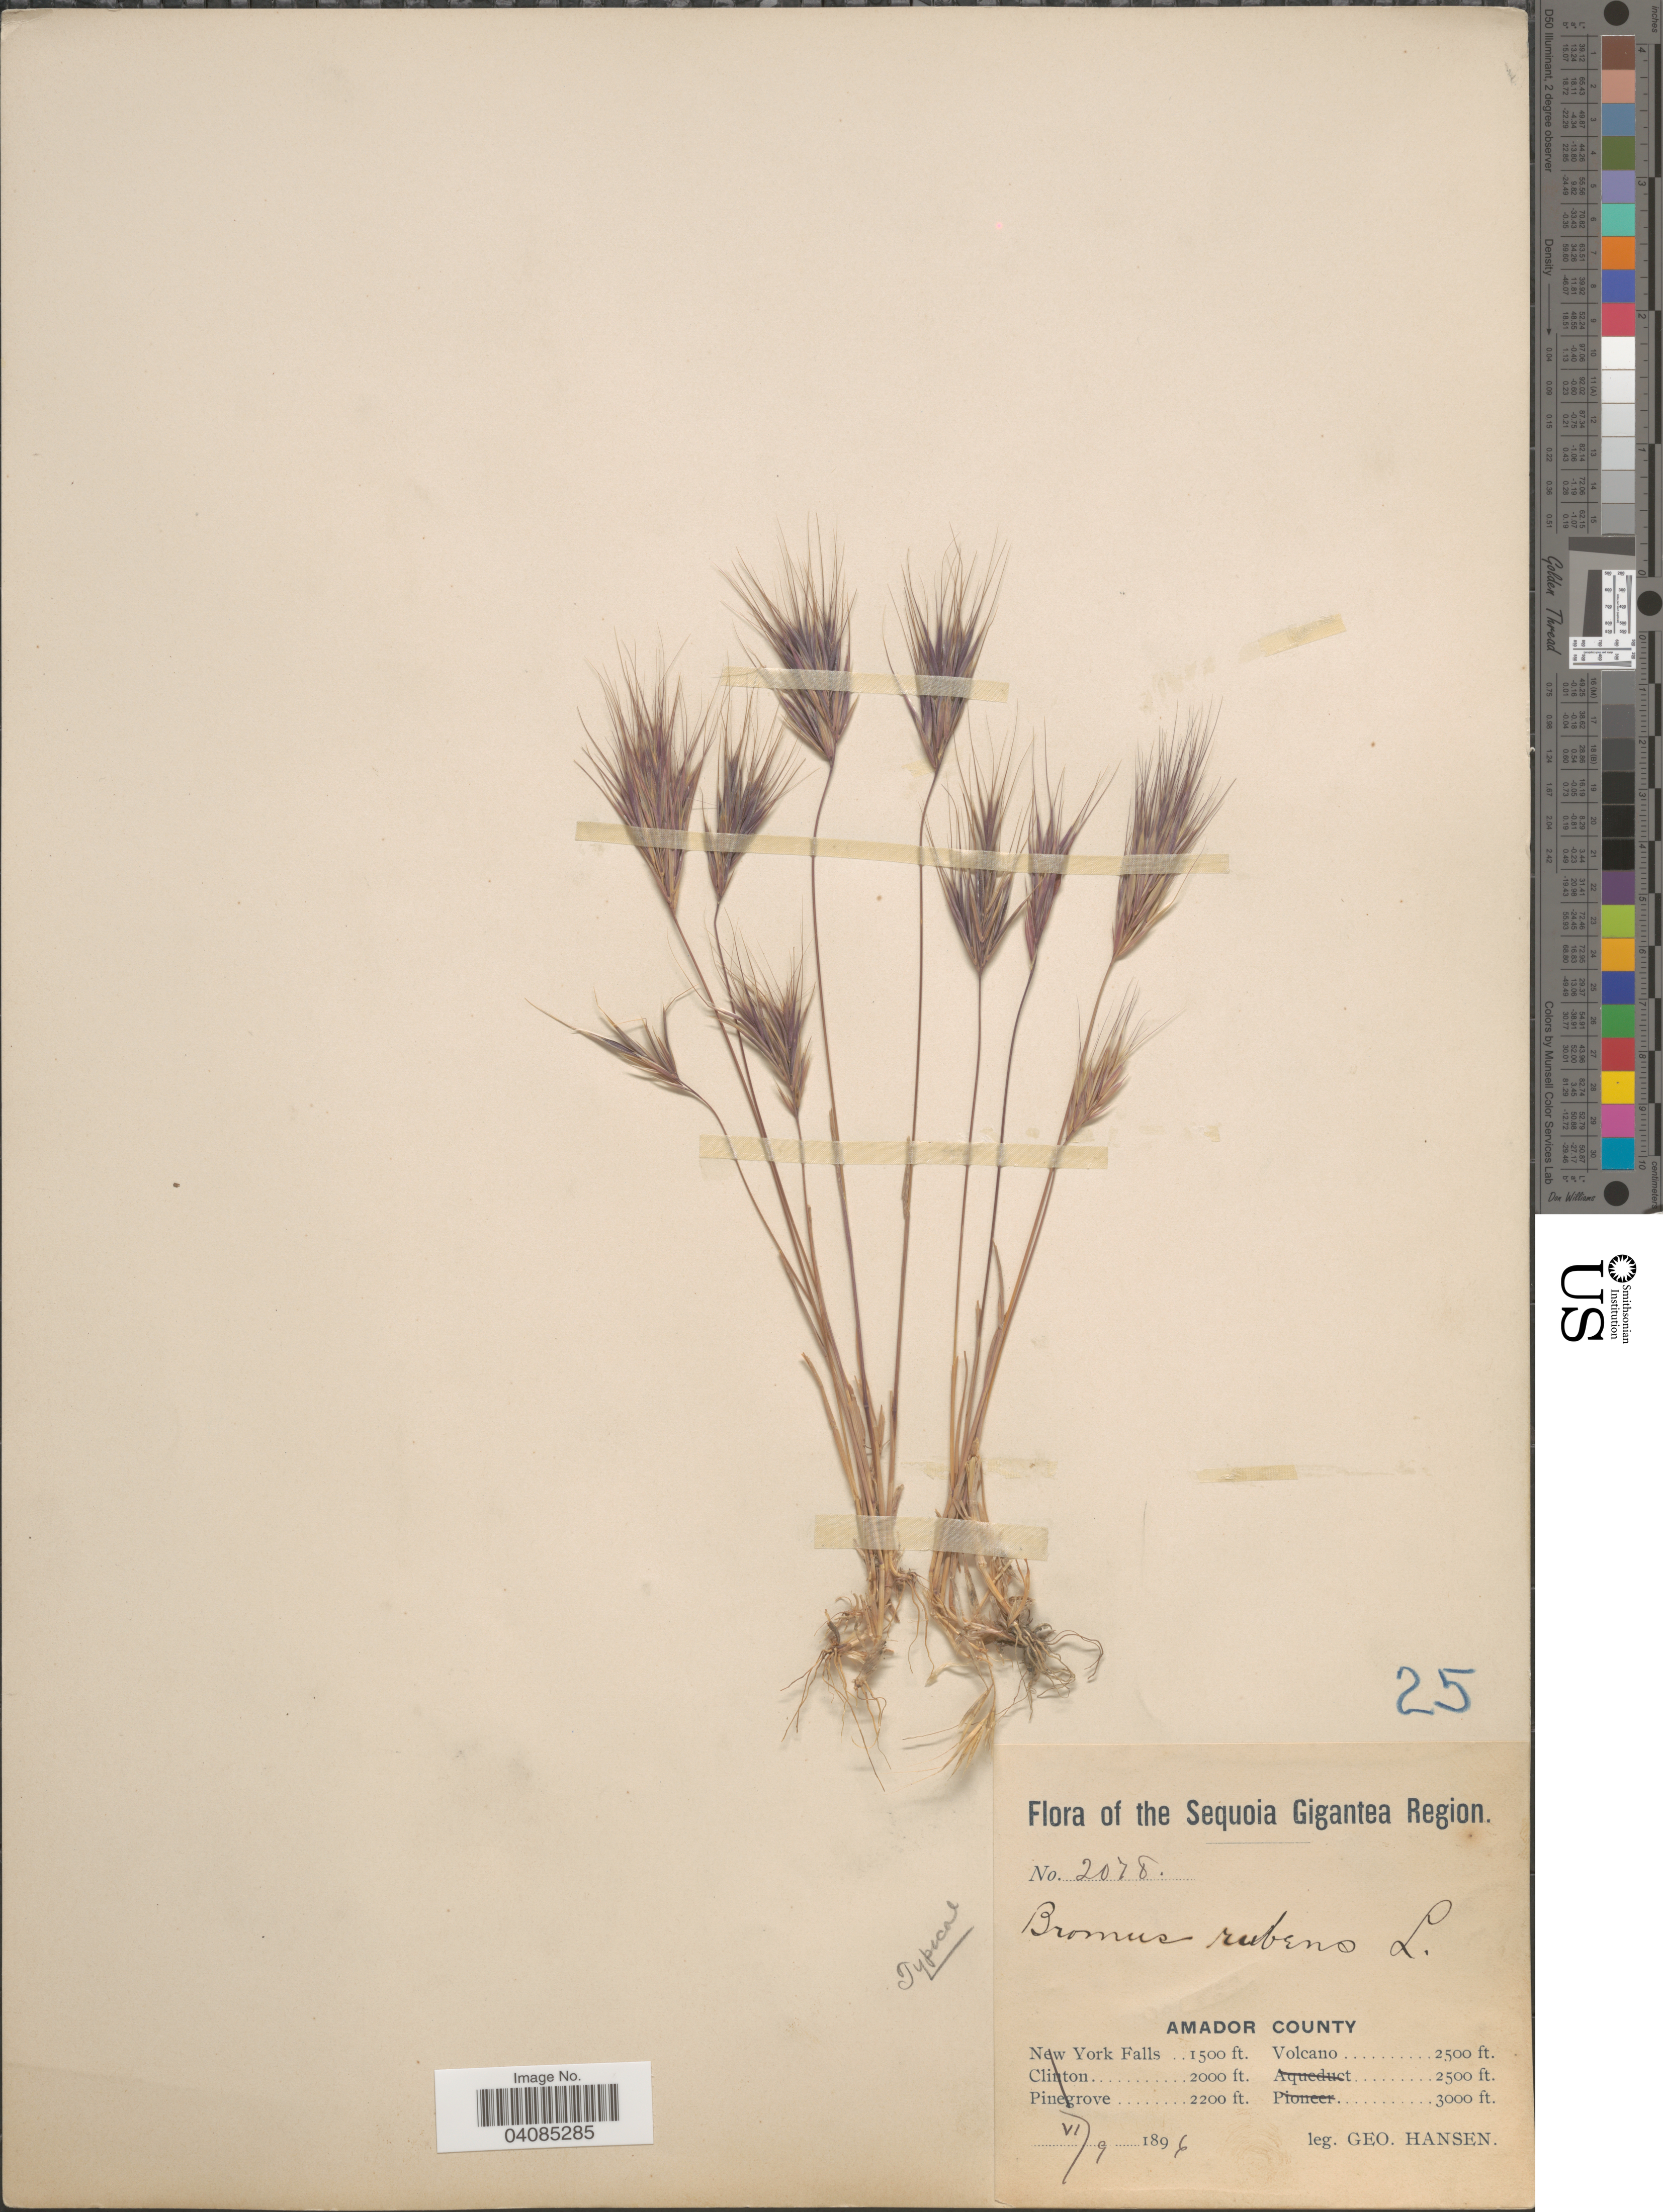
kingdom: Plantae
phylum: Tracheophyta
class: Liliopsida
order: Poales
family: Poaceae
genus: Bromus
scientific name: Bromus rubens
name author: L.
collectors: G. Hansen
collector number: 2078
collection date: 1896-06-09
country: United States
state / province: California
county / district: Amador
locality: Sequoia Gigantea Region. Amador County. Volcano.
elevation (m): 762